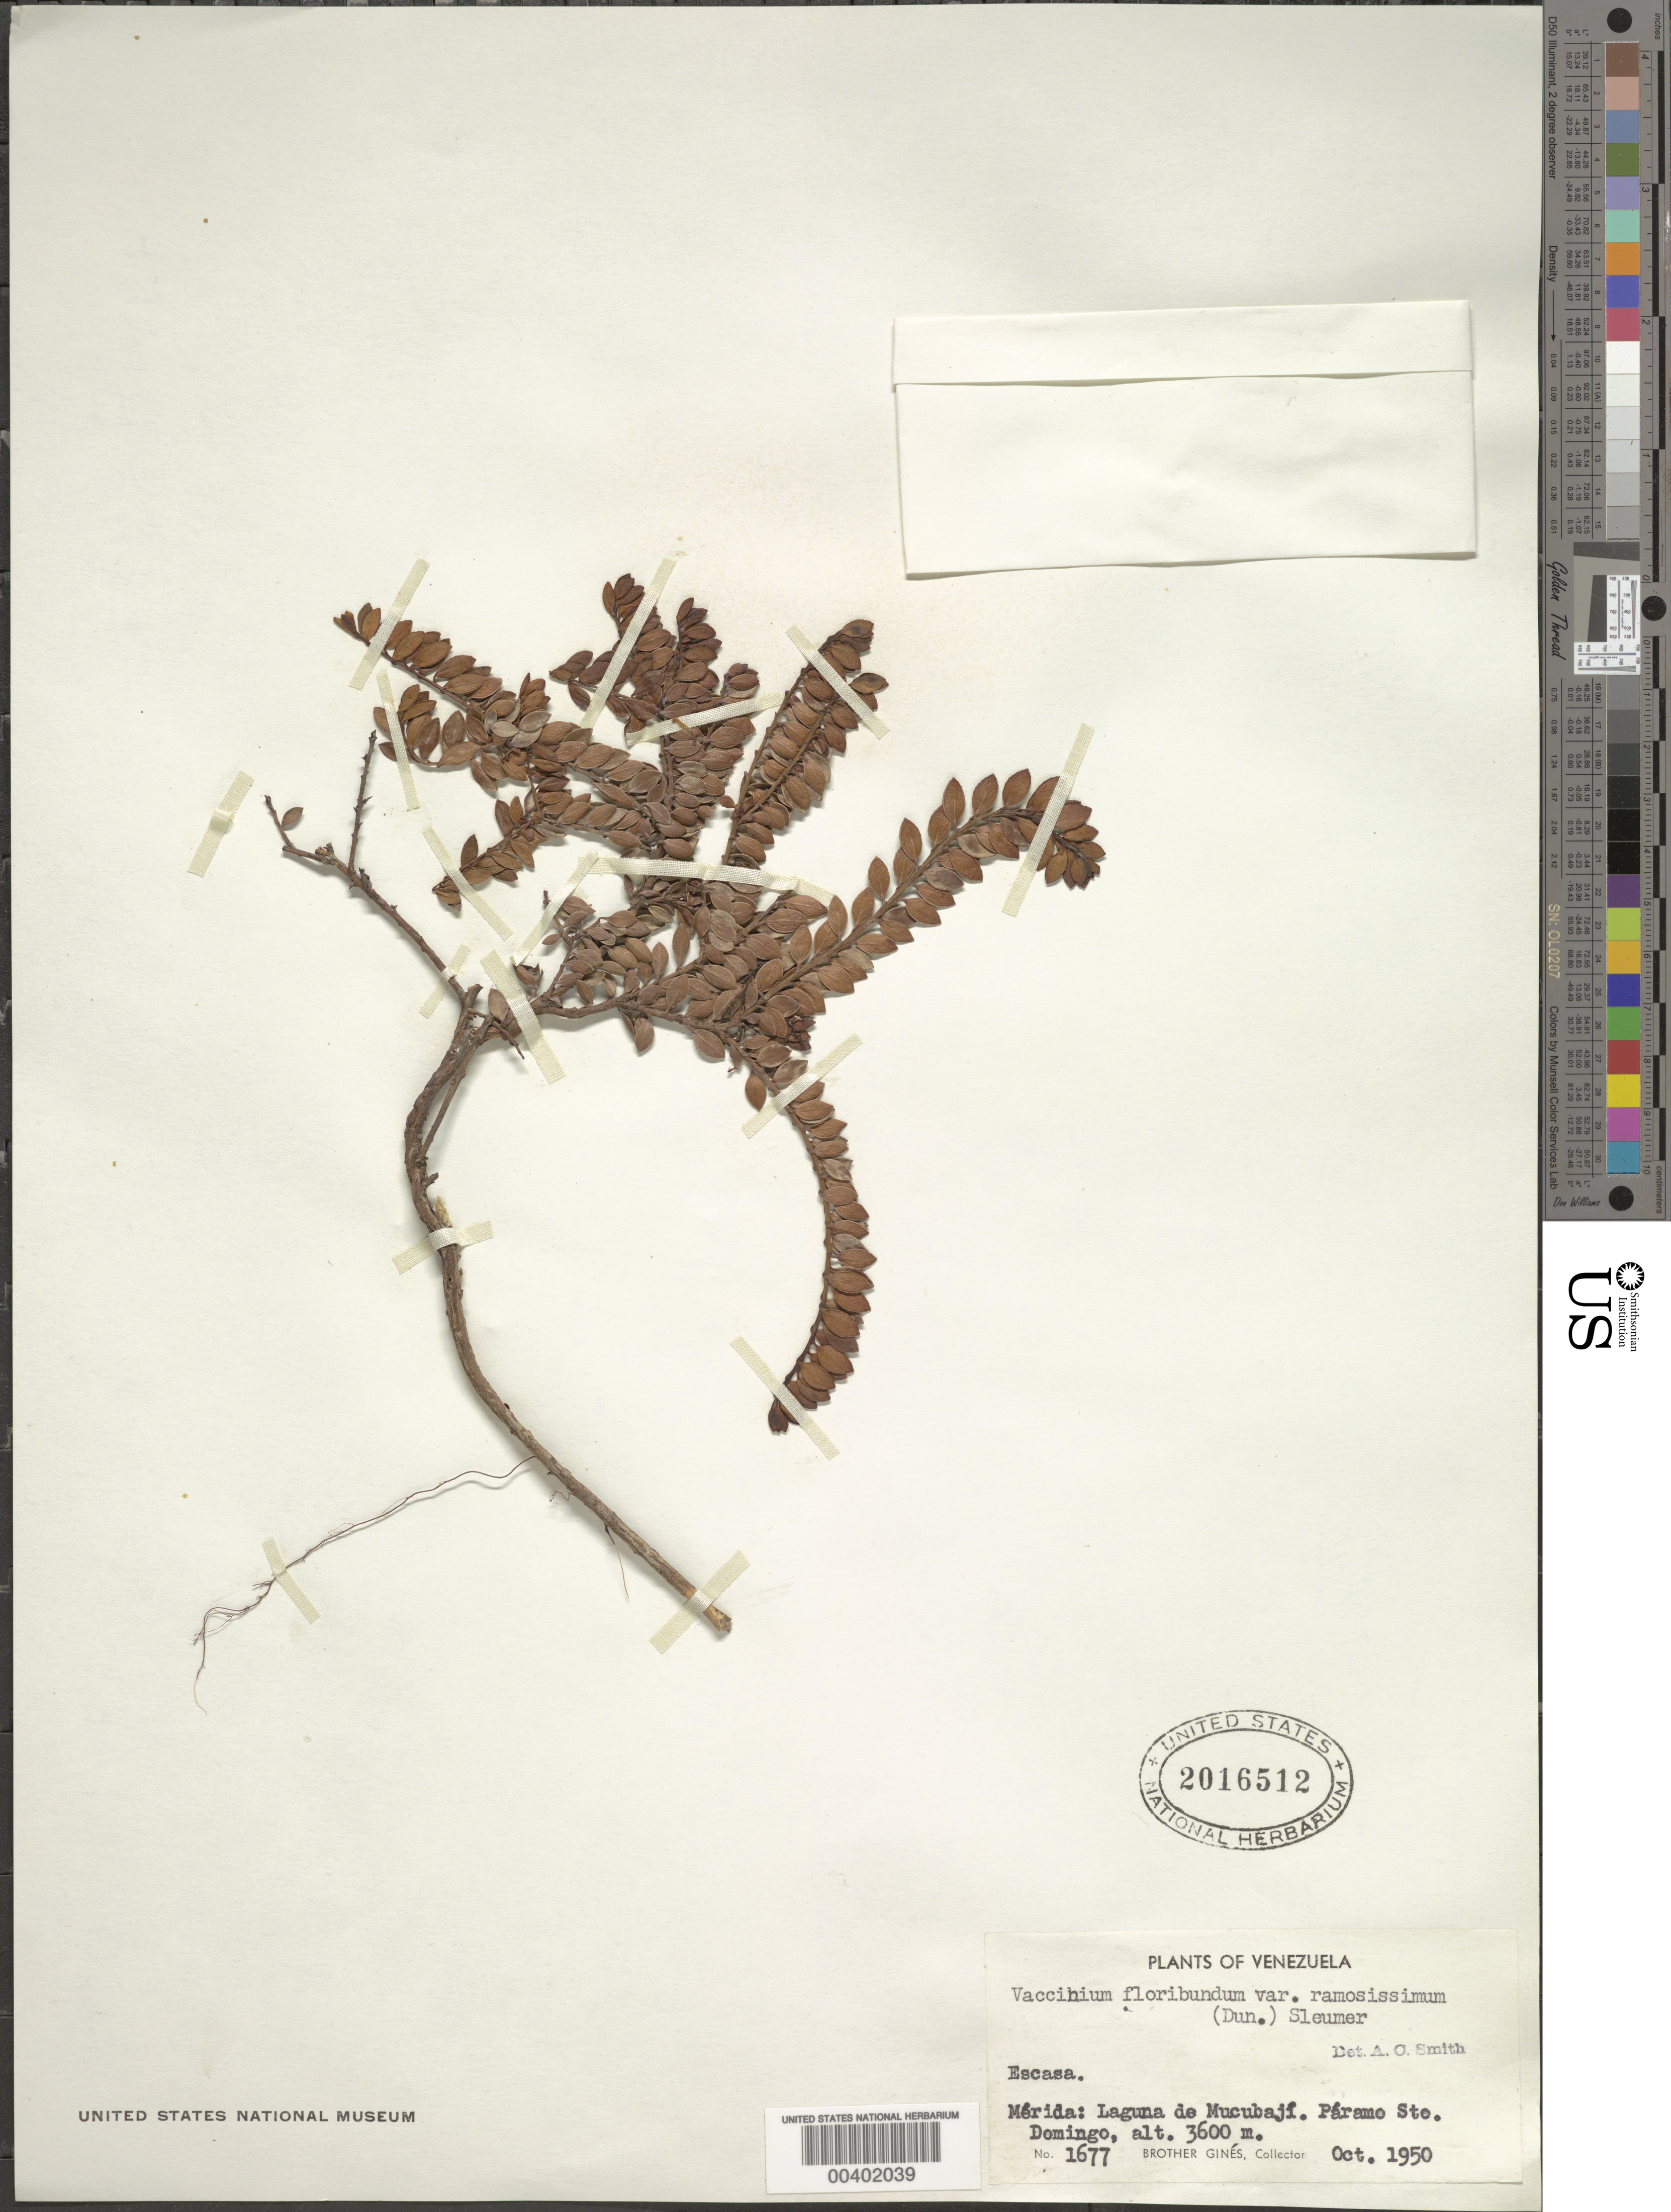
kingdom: Plantae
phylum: Tracheophyta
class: Magnoliopsida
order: Ericales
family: Ericaceae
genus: Vaccinium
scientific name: Vaccinium floribundum var. ramosissimum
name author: Kunth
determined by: Smith, A. C.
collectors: Bro. Gines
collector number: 1677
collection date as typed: Oct 1950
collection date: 1950-10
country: Venezuela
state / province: Mérida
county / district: Rangel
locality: Laguna de Mucubají, Páramo Sto. Domingo. Mucubaji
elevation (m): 3600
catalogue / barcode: US 2016512